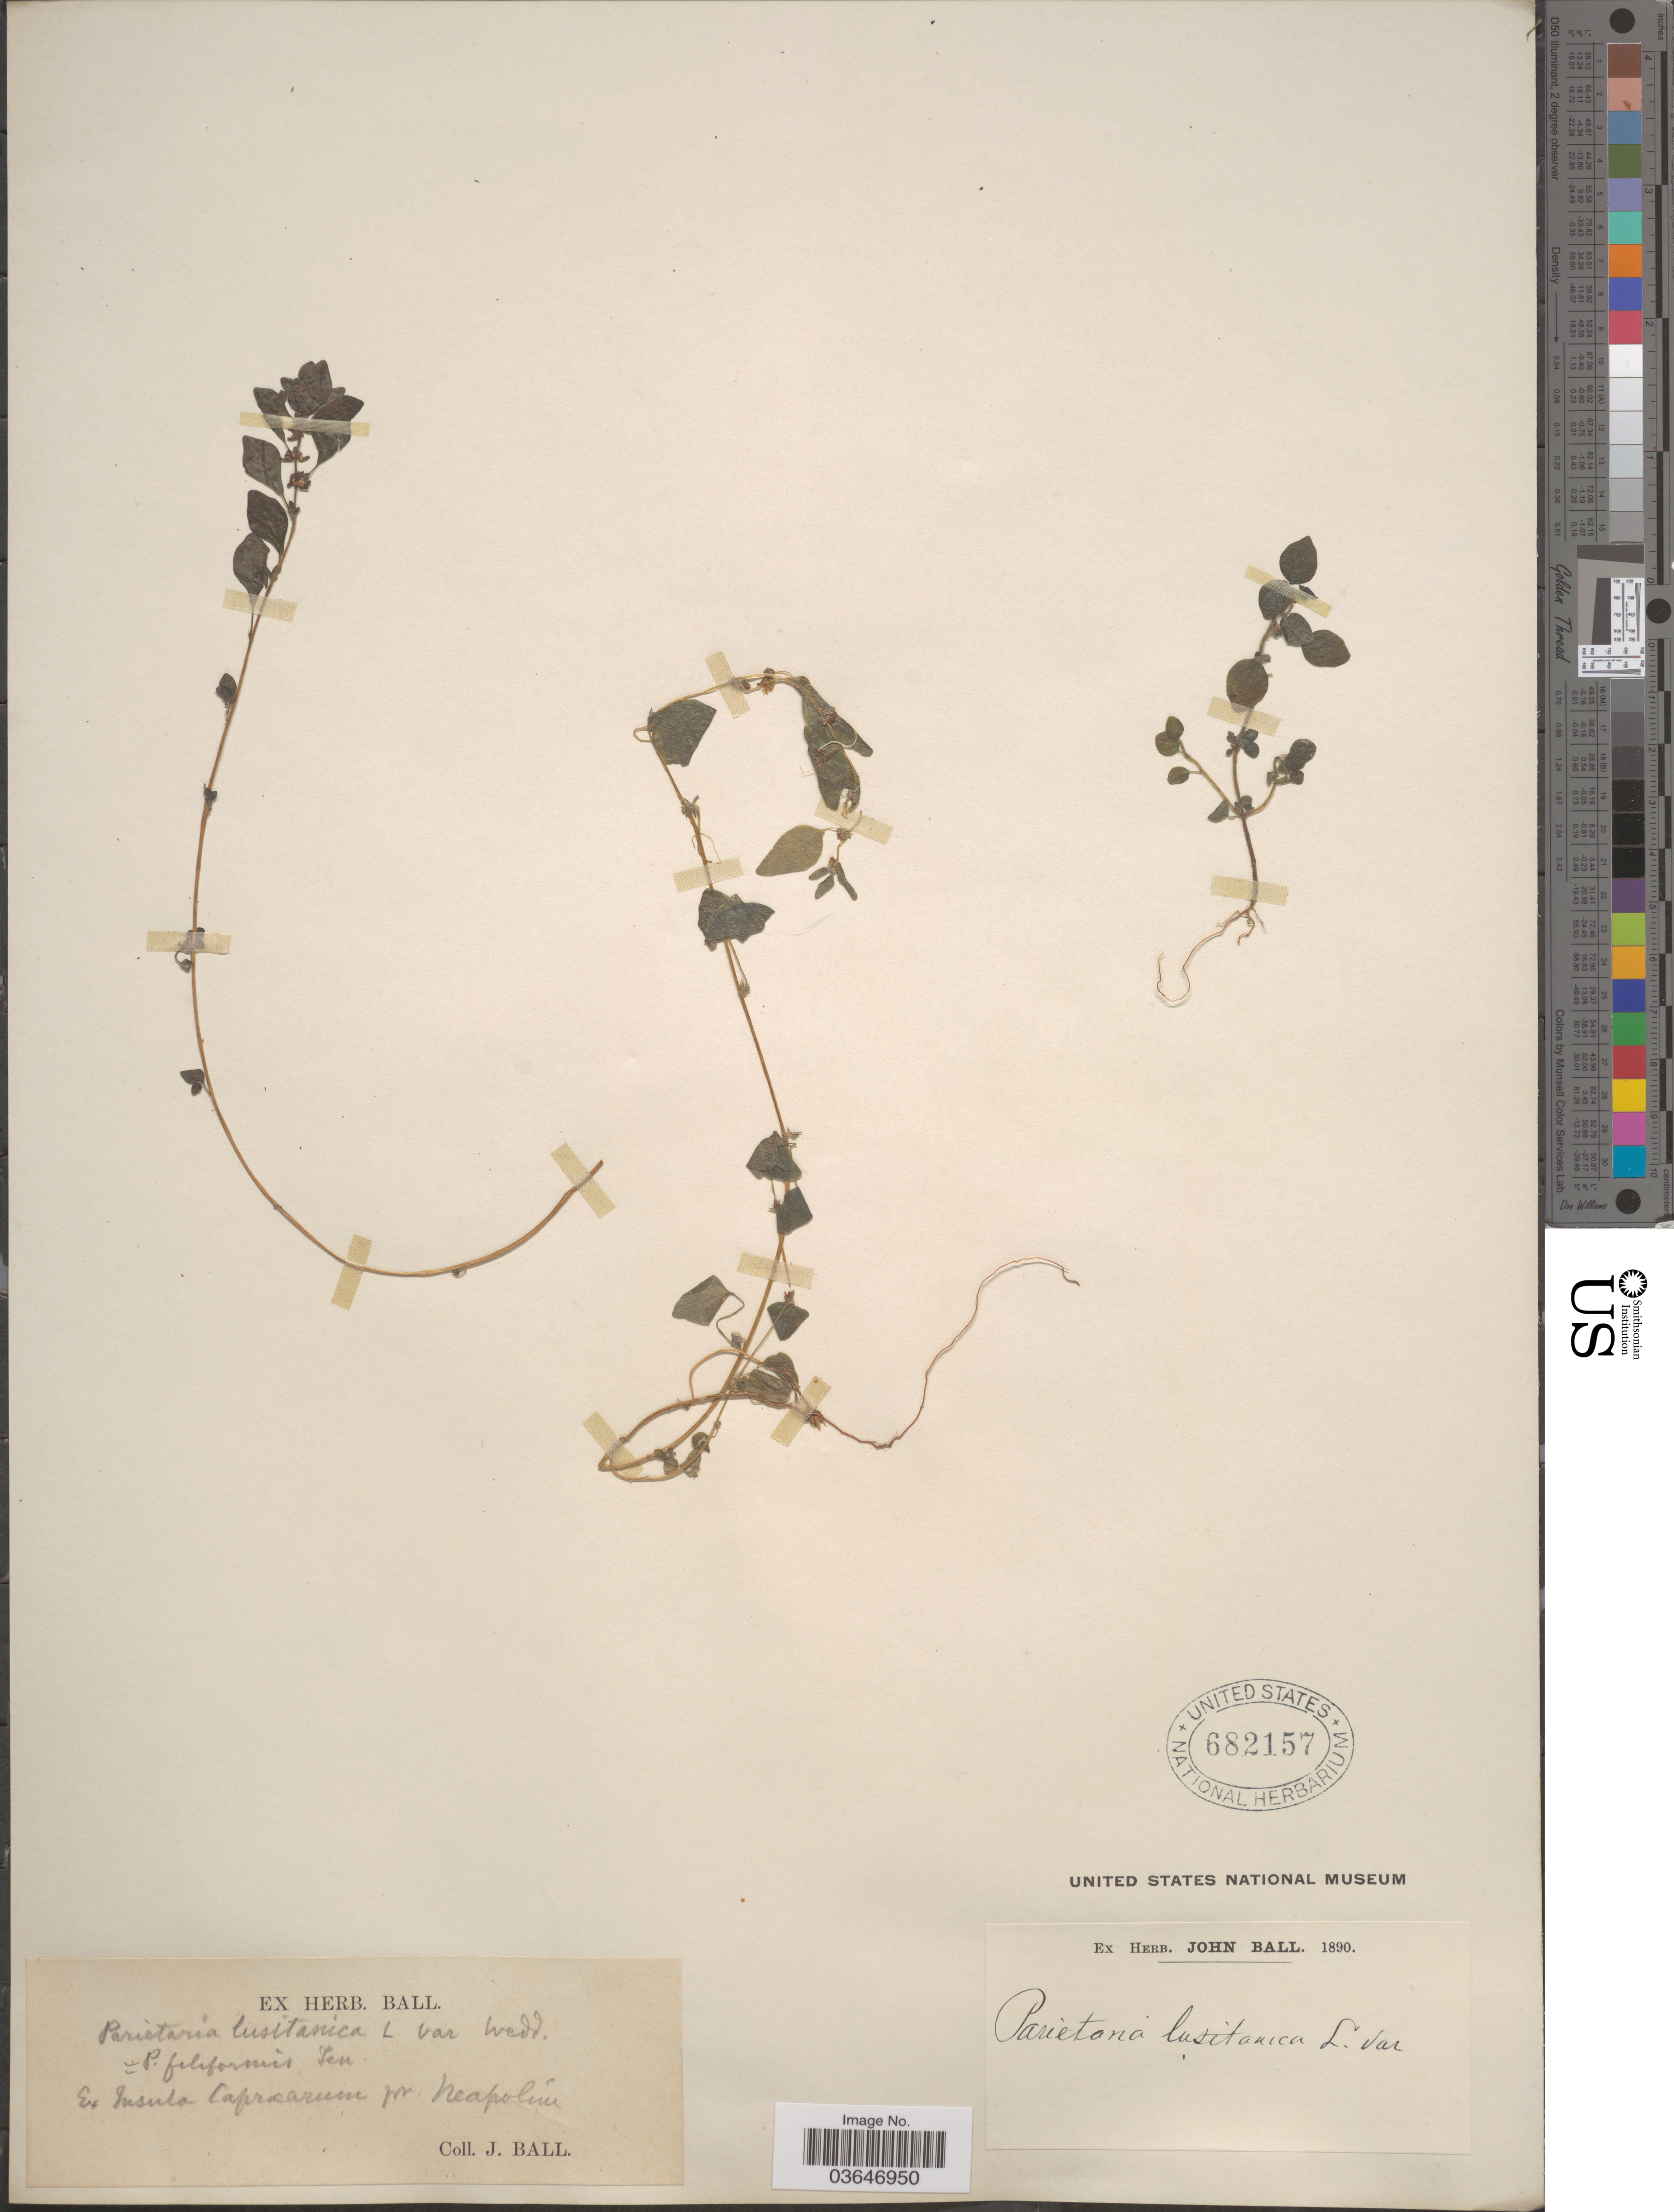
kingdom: Plantae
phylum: Tracheophyta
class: Magnoliopsida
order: Rosales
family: Urticaceae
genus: Parietaria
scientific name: Parietaria lusitanica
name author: L.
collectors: J. Ball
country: Italy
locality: Ex Insula Caprearum pr. Neapolím.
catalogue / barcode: US 682157